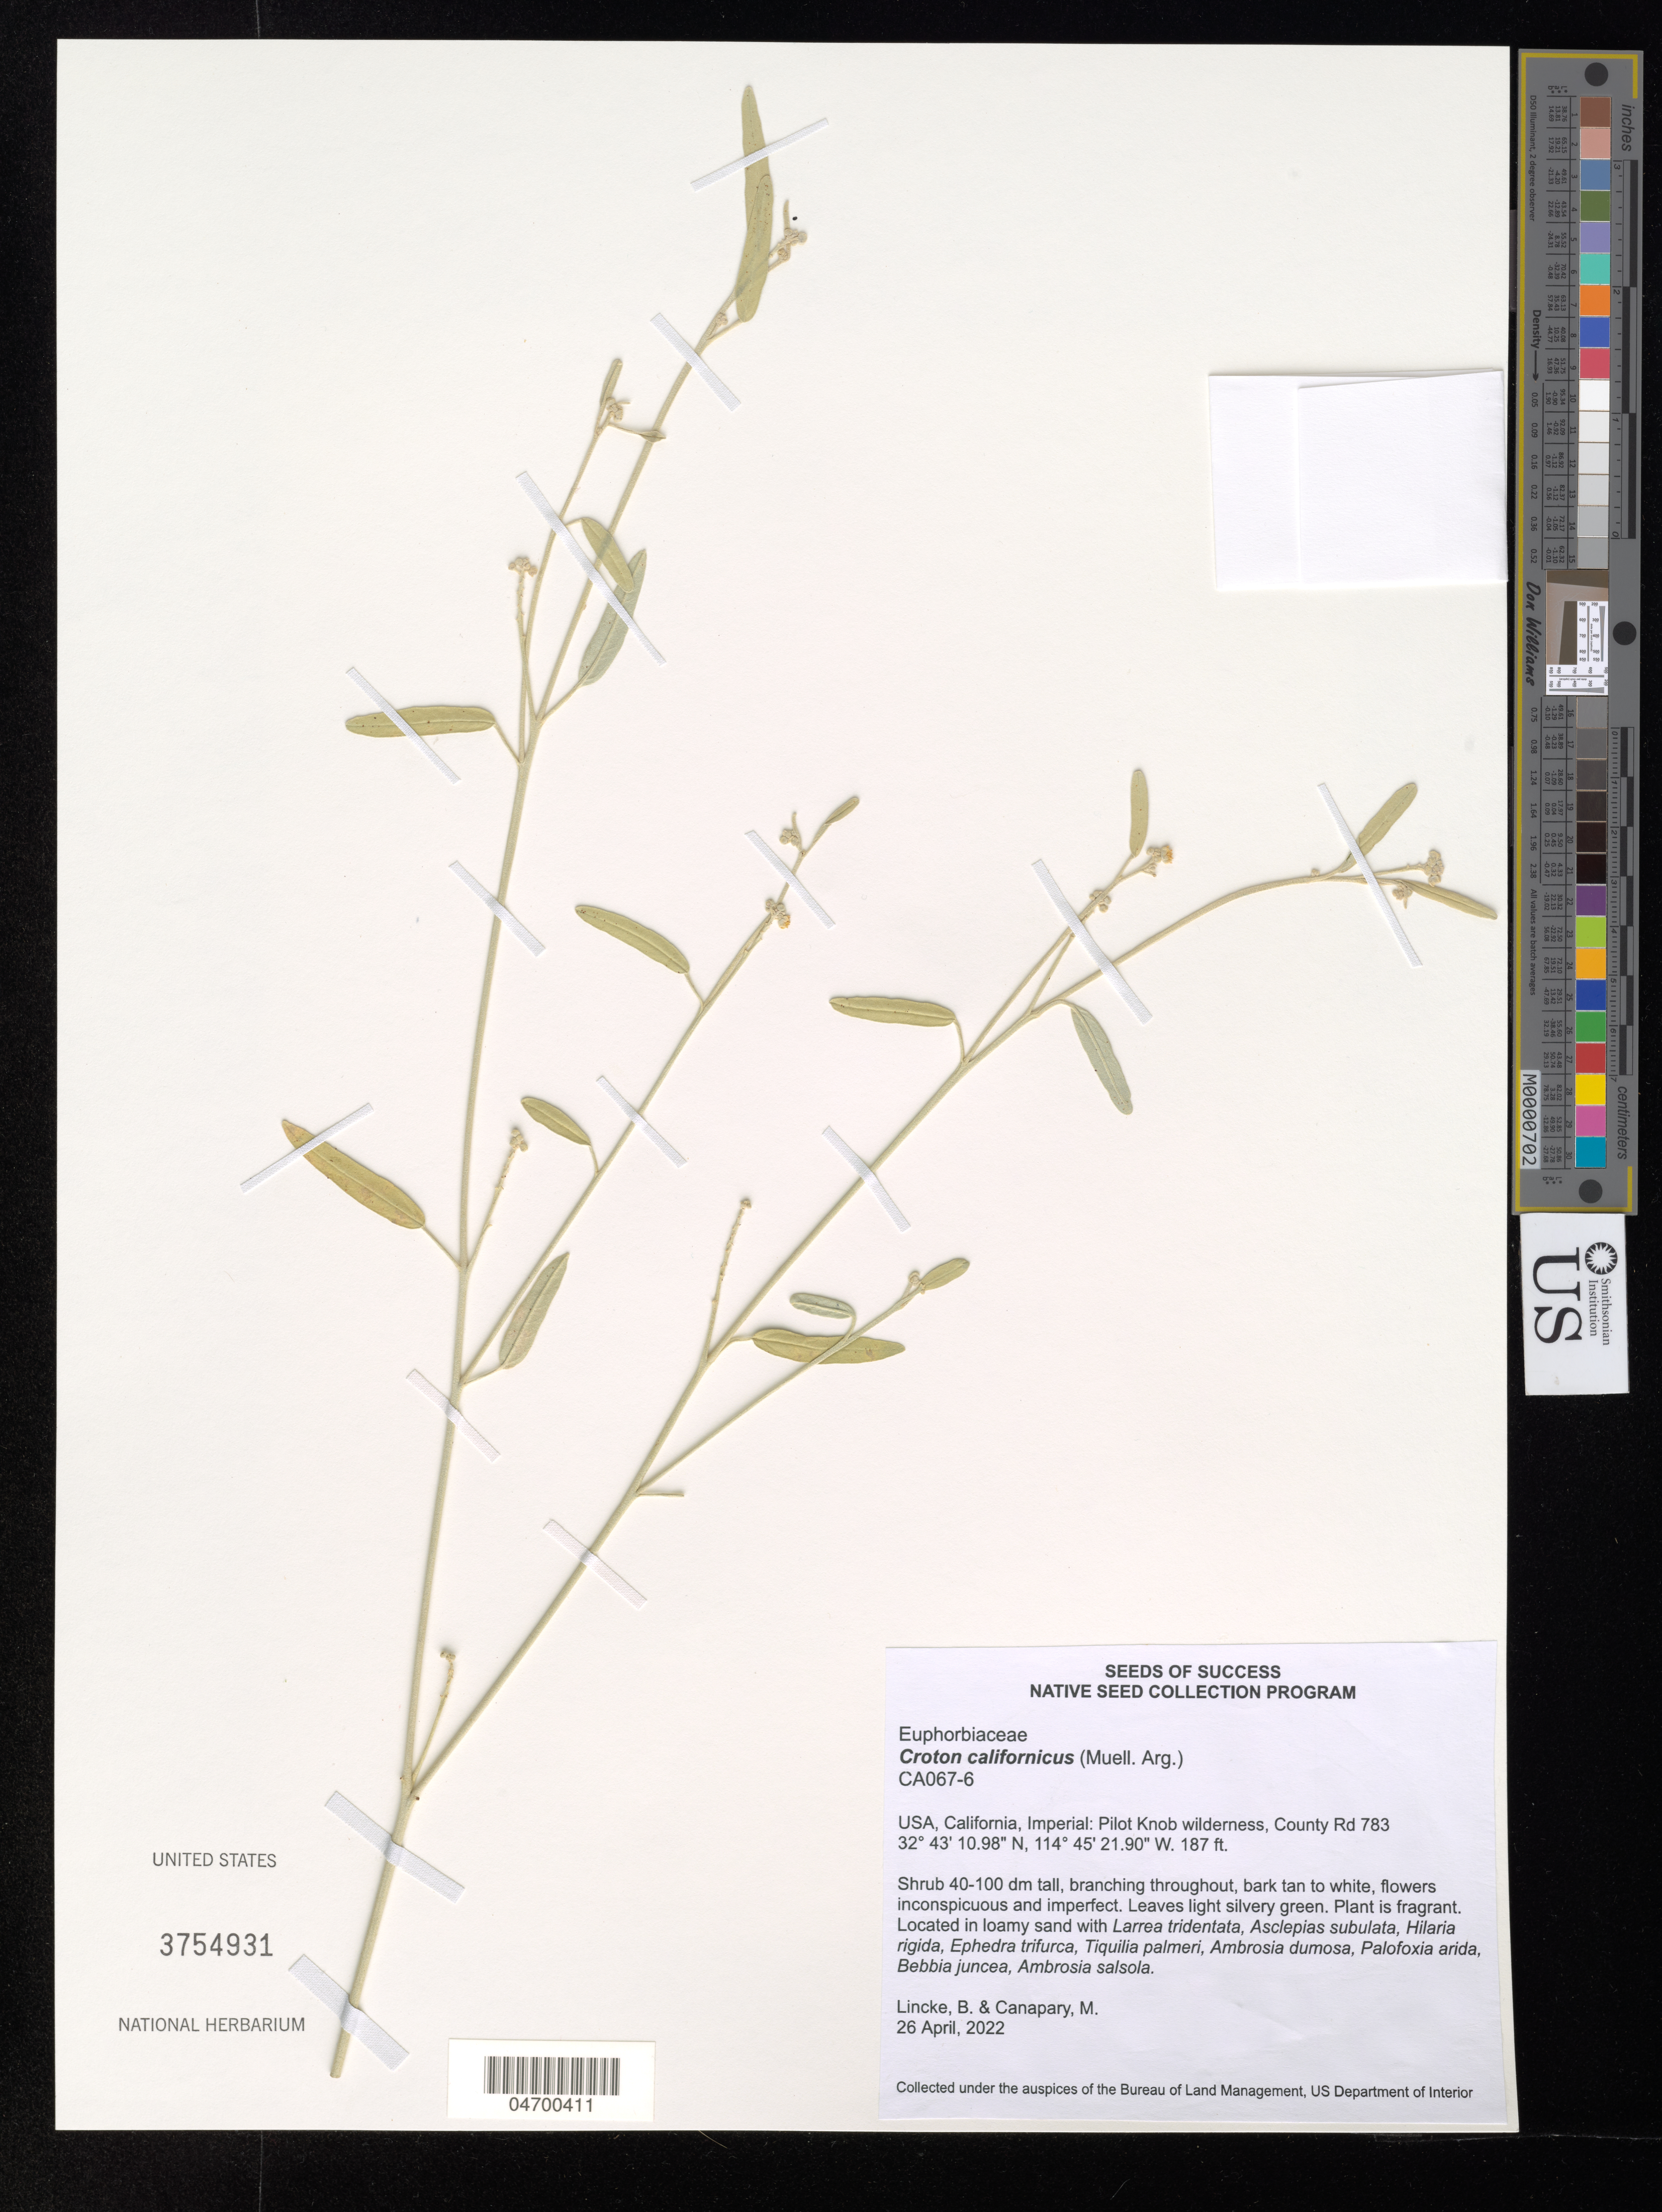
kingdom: Plantae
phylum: Tracheophyta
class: Magnoliopsida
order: Malpighiales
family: Euphorbiaceae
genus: Croton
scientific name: Croton californicus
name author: Müll. Arg.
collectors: B. Lincke & I. Engilis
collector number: CA067-6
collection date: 2022-04-26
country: United States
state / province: California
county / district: Imperial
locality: Imperial: Pilot Knob wilderness, county Rd 783.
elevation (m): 57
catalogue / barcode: US 3754931